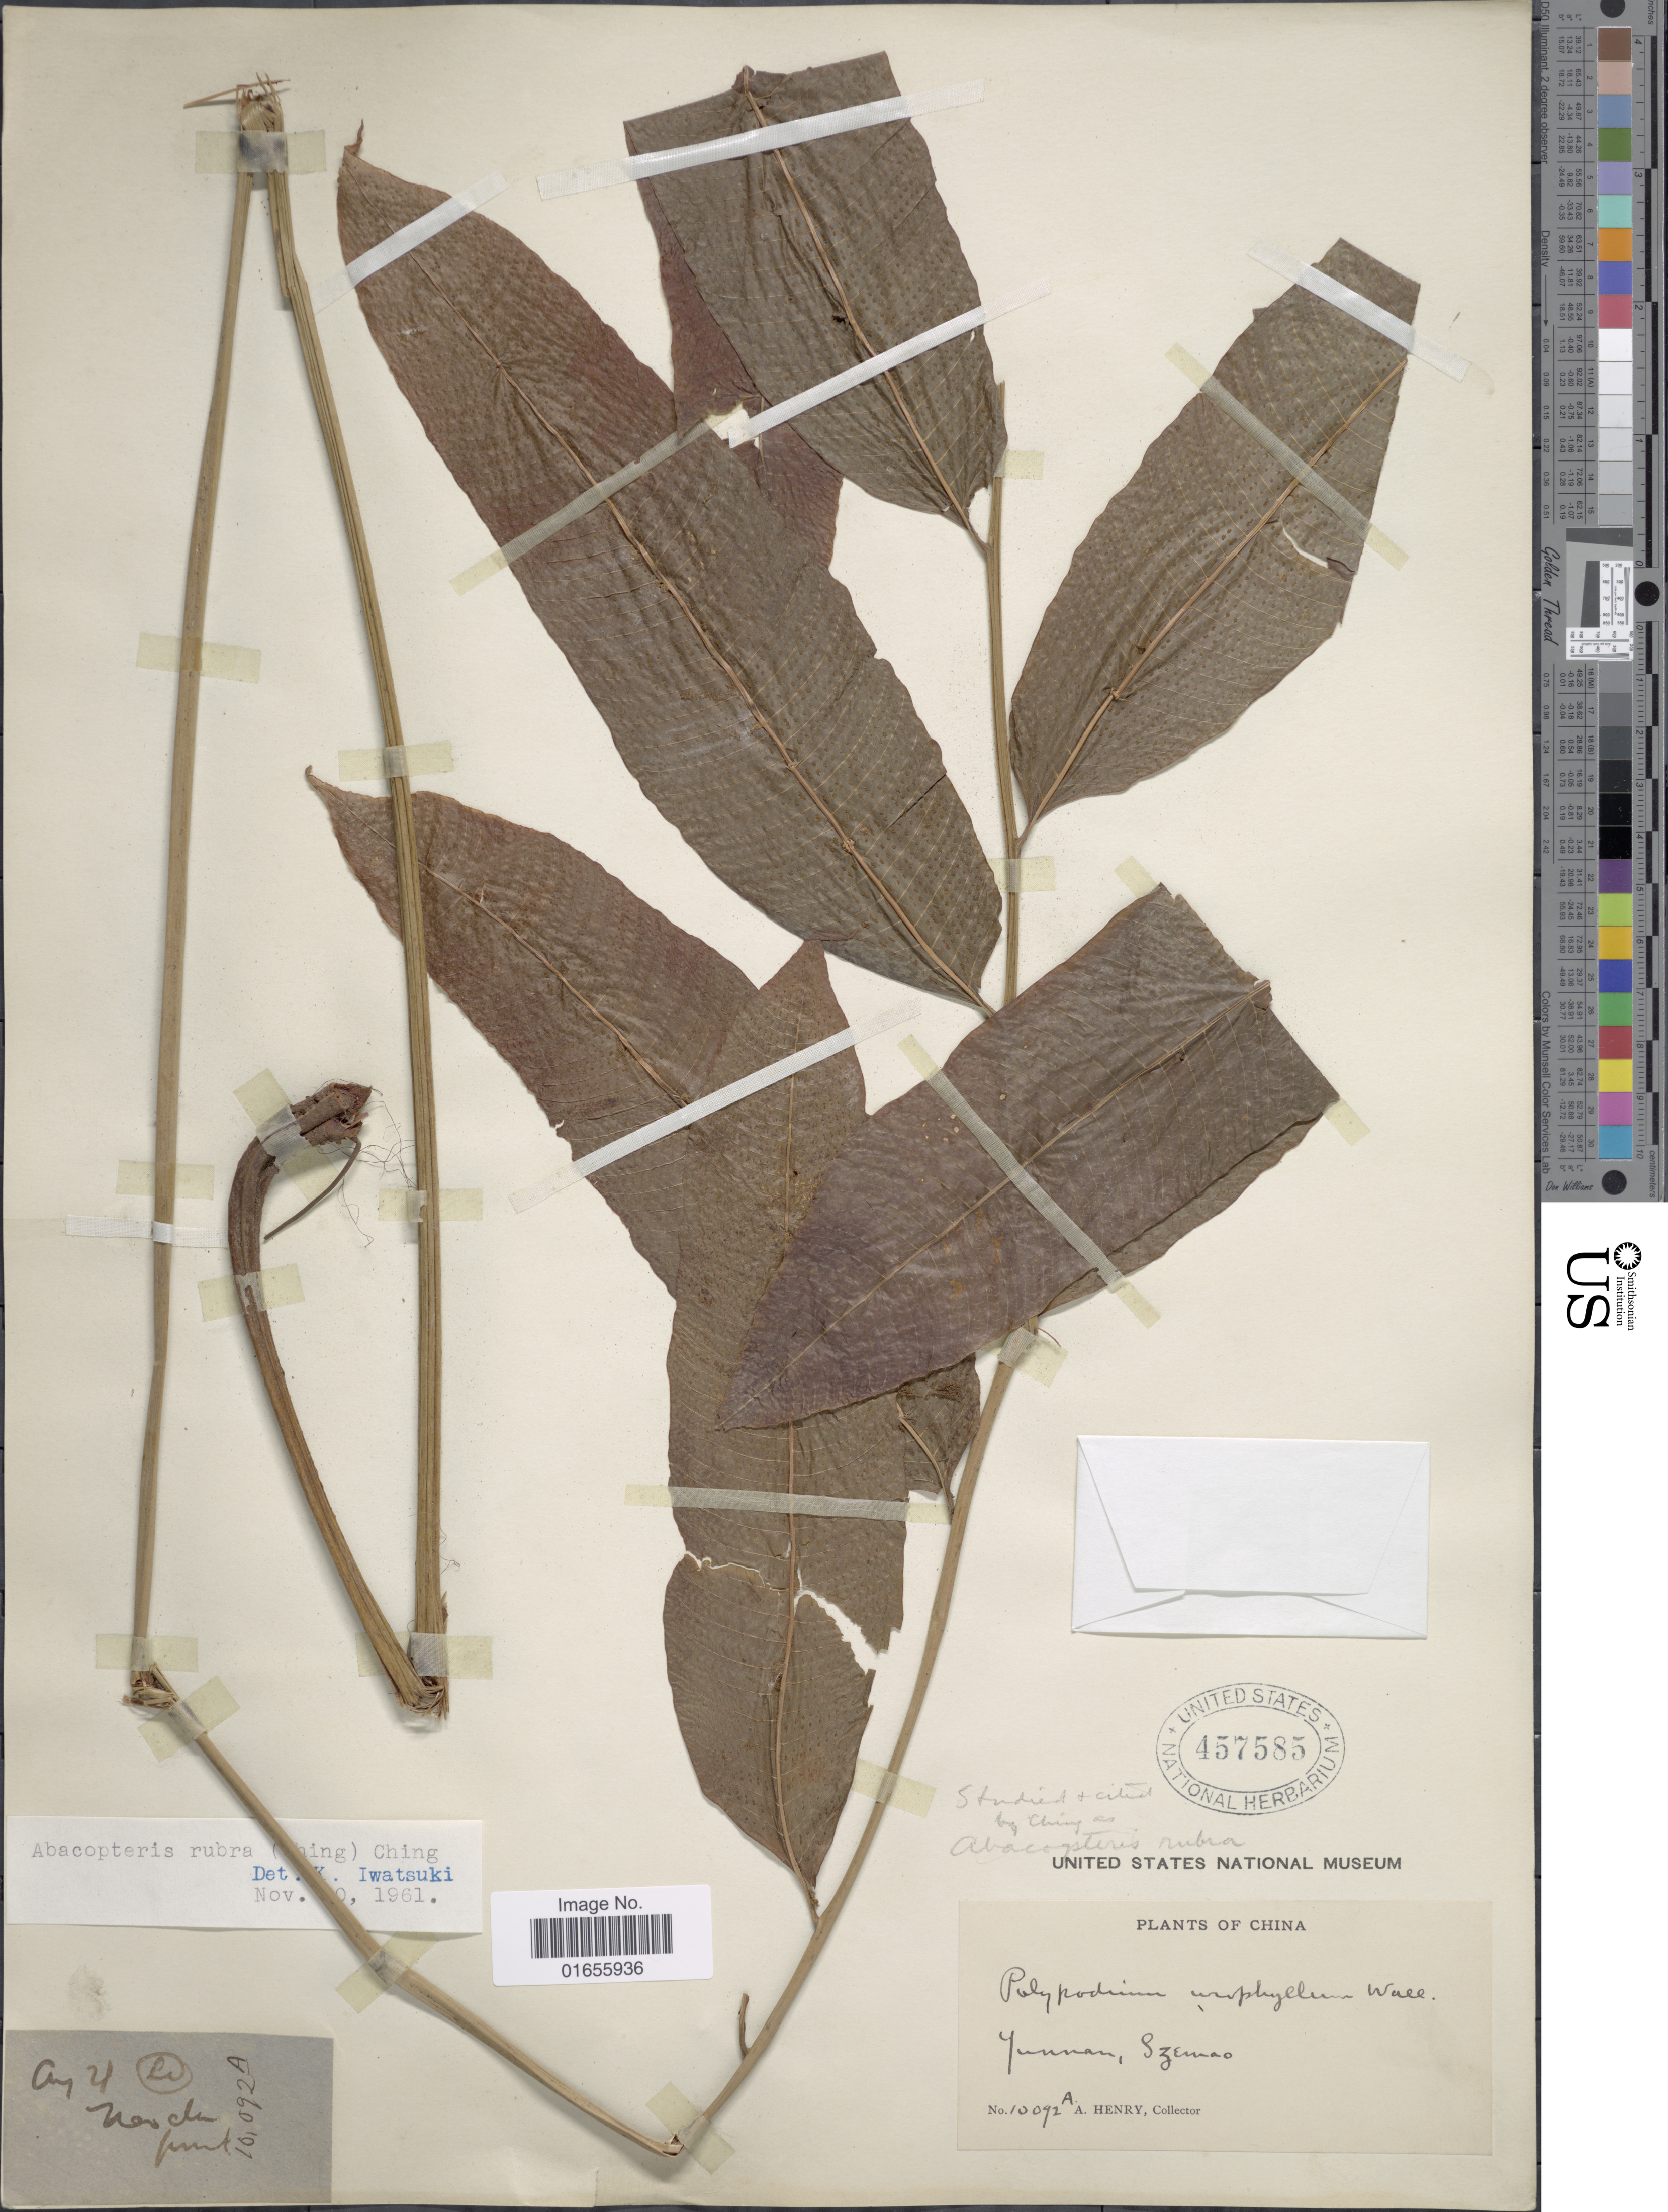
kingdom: Plantae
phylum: Tracheophyta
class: Polypodiopsida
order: Polypodiales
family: Thelypteridaceae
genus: Pronephrium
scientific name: Pronephrium lakhimpurense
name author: (Rosenst.) Holttum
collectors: A. Henry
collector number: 10092 A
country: China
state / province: Yunnan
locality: Szemao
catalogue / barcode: US 457585